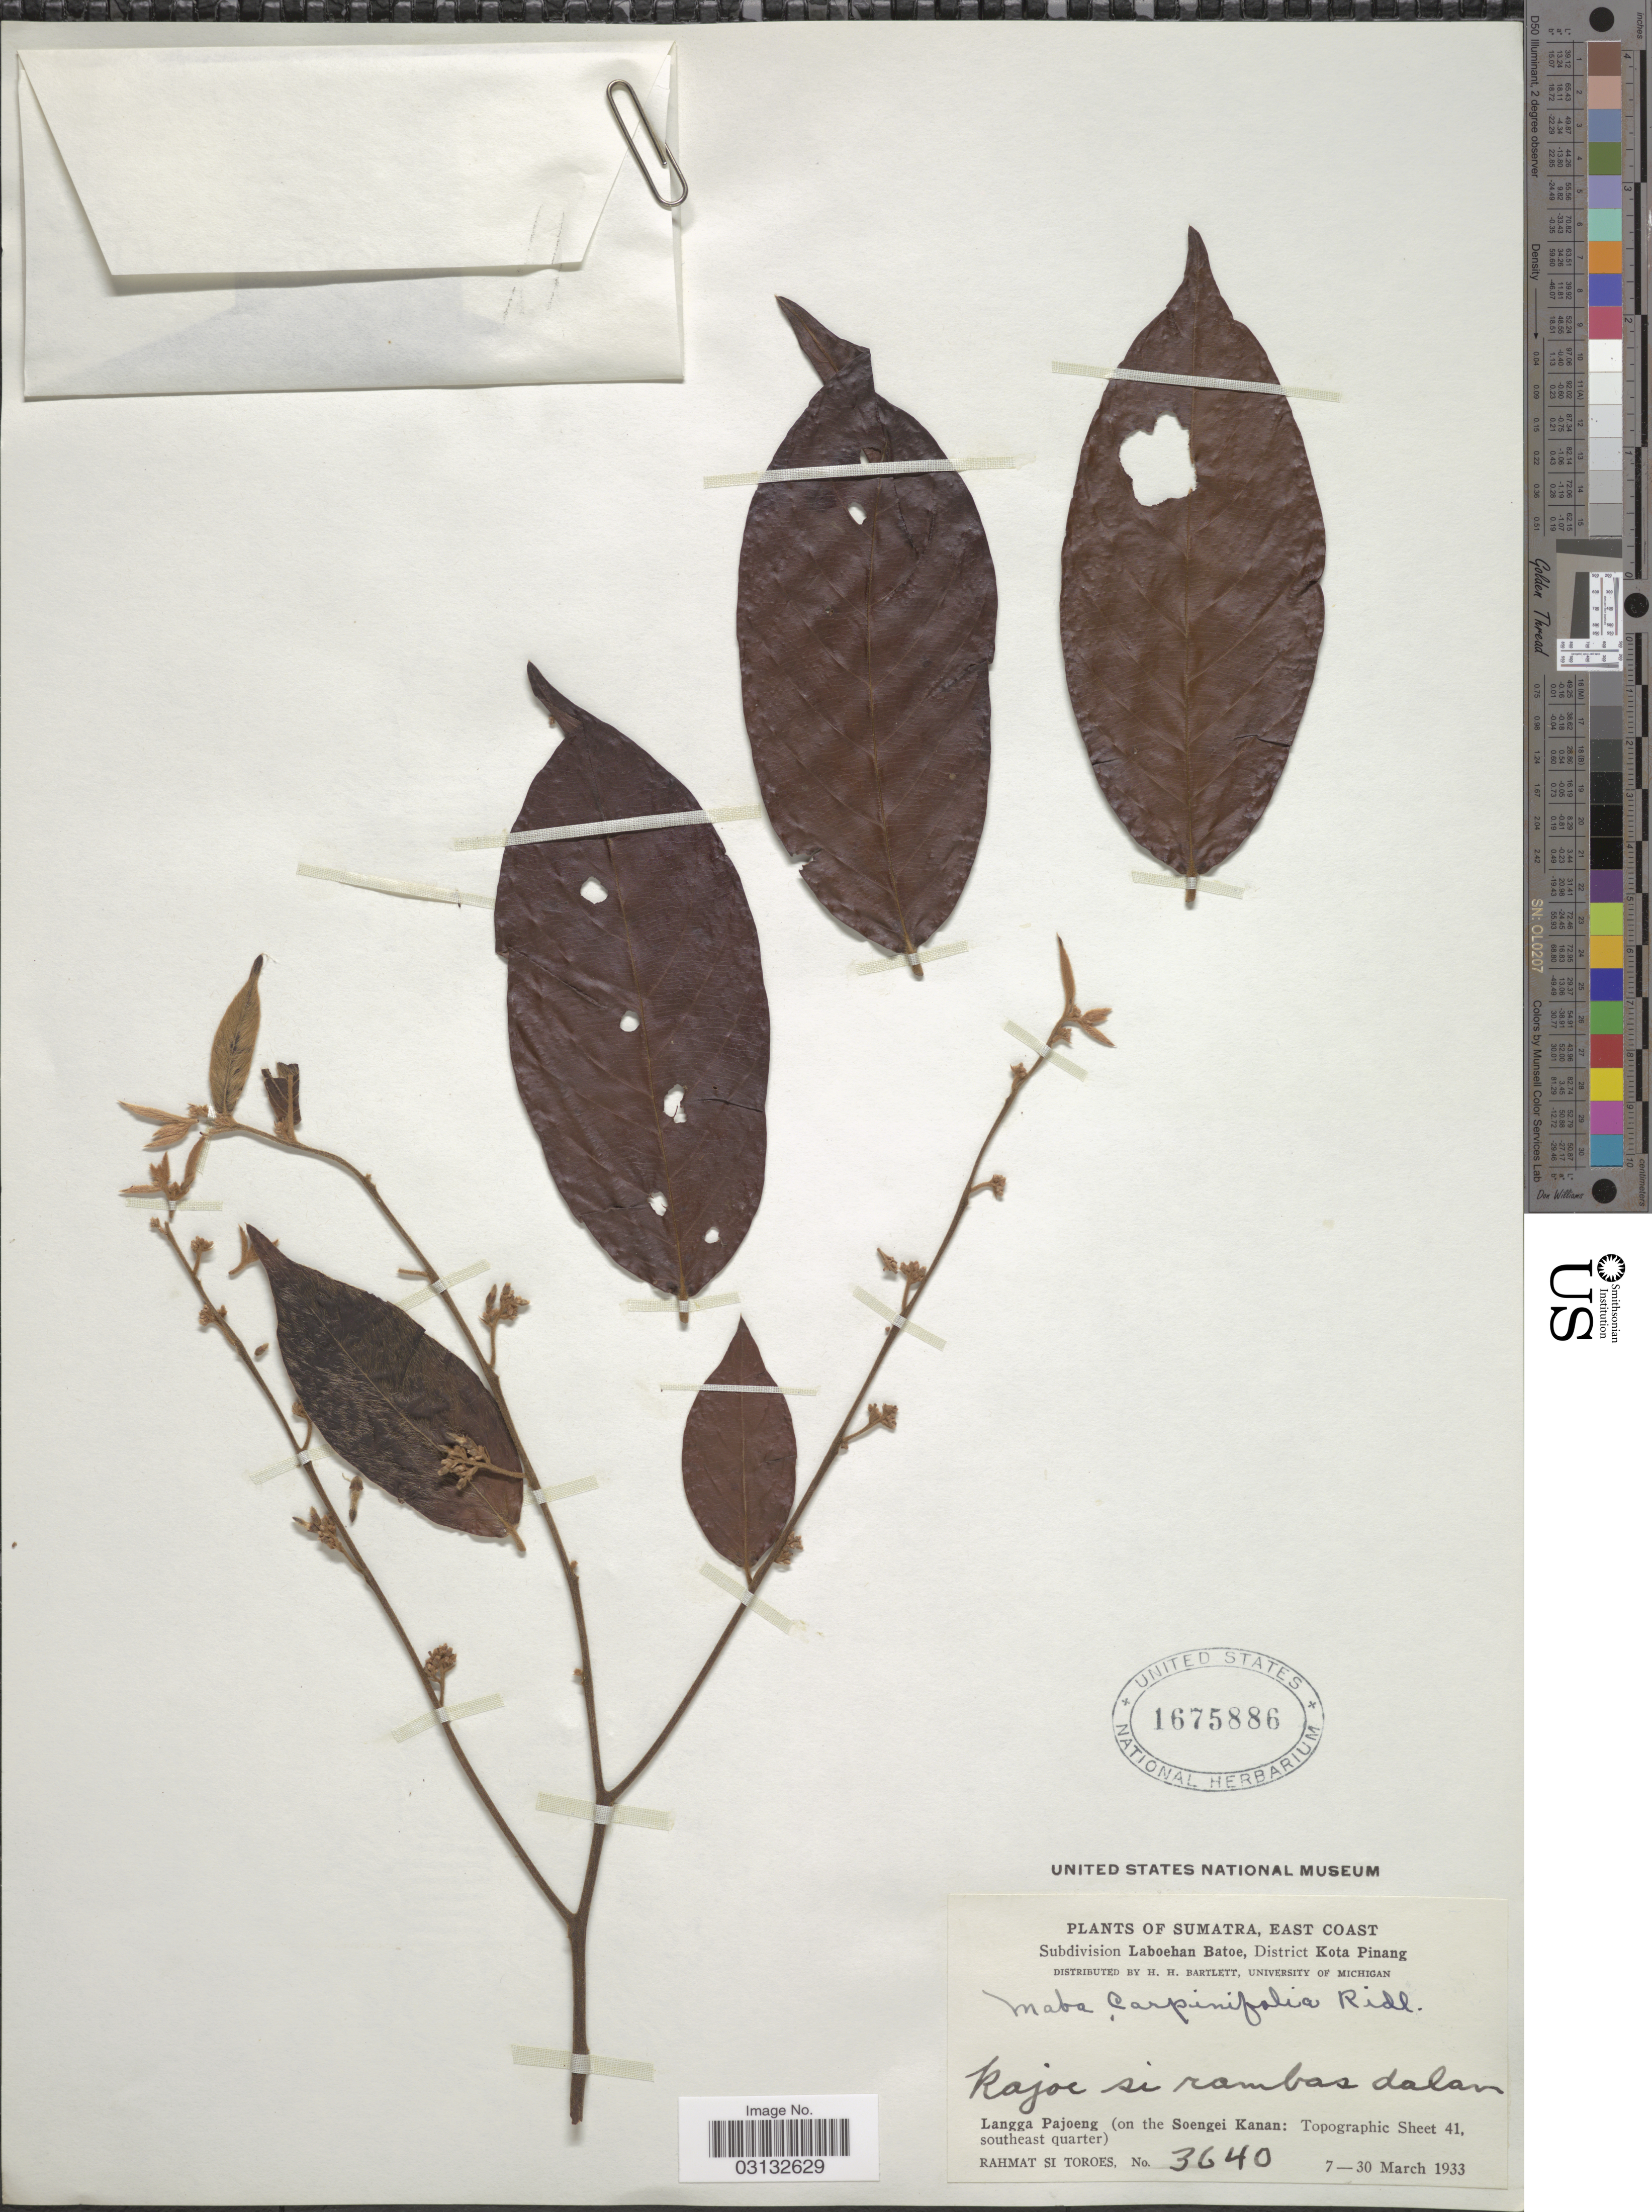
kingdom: Plantae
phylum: Tracheophyta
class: Magnoliopsida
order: Ericales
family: Ebenaceae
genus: Diospyros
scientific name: Diospyros carpinifolia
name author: Bakh. & Bakh.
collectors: Rahmat Si Boeea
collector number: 3640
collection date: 1933-03-07/1933-03-30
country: Indonesia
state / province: Sumatra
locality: East Coast. Subdivision Laboehan Batoe, District Kota Pinang. Langga Pajoeng (on the Soengei Kanan: Topographic Sheet 41, southeast quarter).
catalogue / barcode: US 1675886